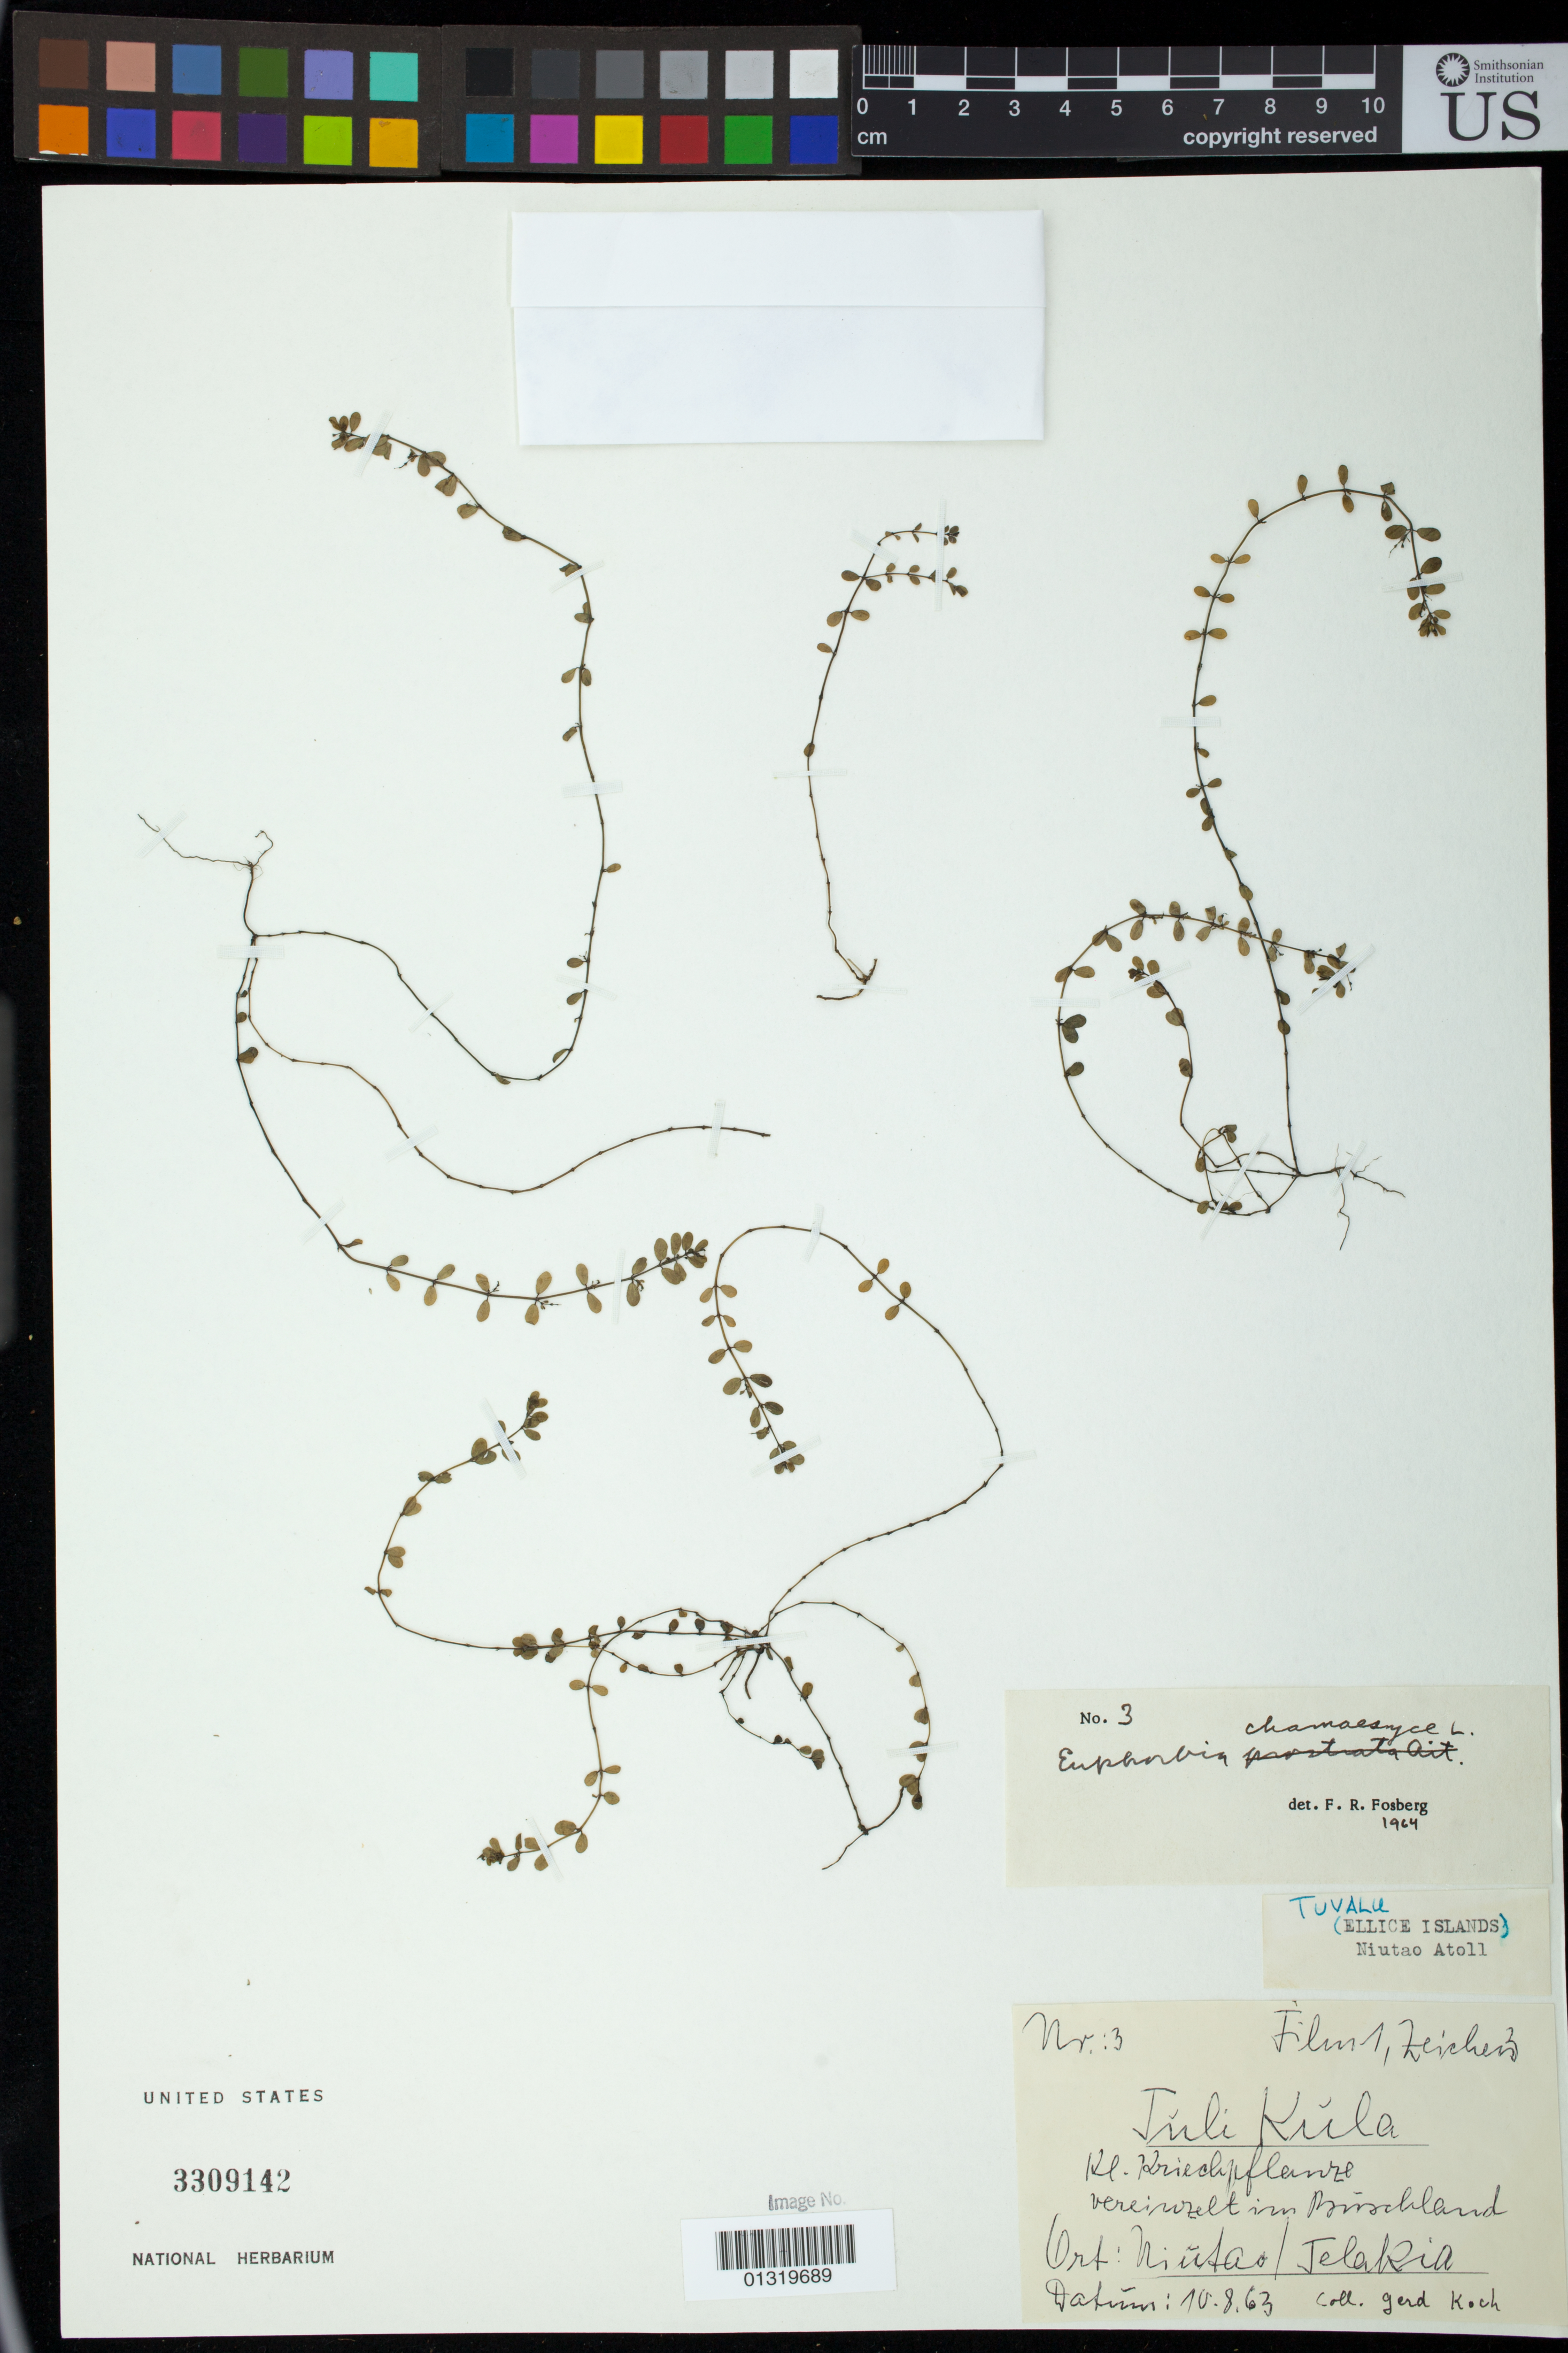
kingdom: Plantae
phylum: Tracheophyta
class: Magnoliopsida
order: Malpighiales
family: Euphorbiaceae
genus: Euphorbia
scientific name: Euphorbia prostrata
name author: Aiton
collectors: G. Koch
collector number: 3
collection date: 1963-08-10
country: Tuvalu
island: Niutao Atoll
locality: (Ellice Island); Niutao Atoll; Telakia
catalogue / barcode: US 3309142